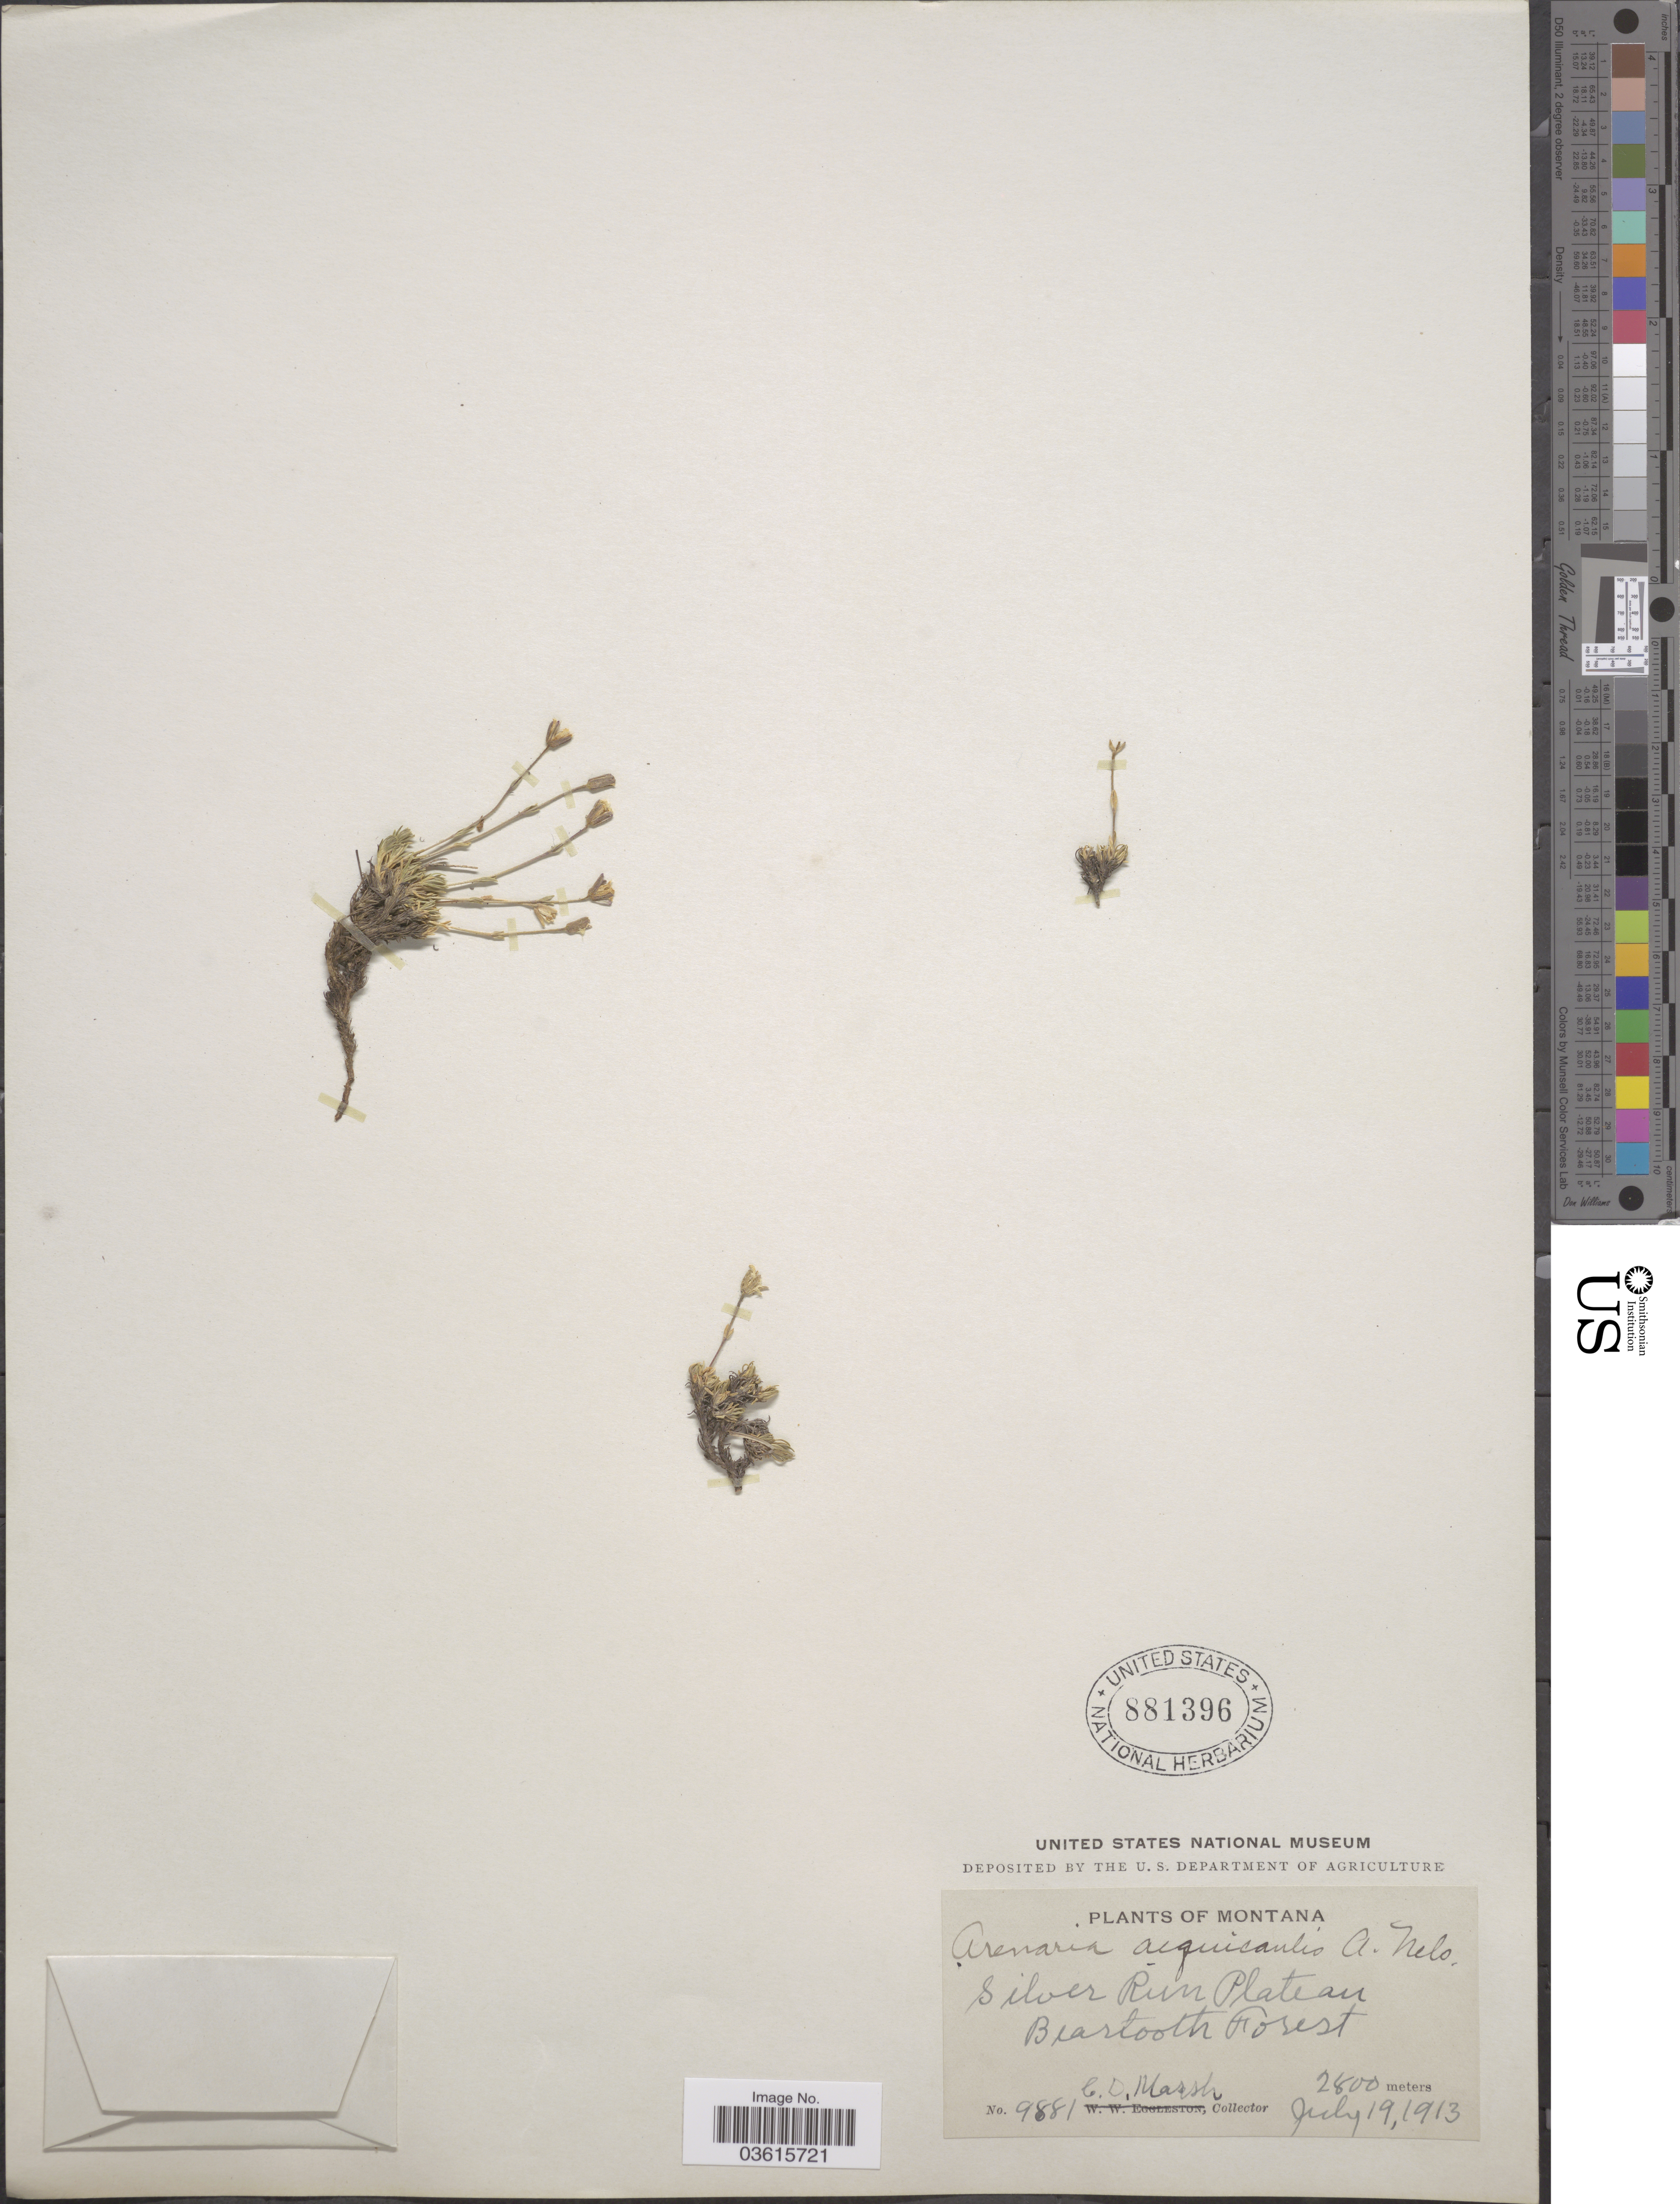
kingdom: Plantae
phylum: Tracheophyta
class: Magnoliopsida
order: Caryophyllales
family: Caryophyllaceae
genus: Minuartia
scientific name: Minuartia verna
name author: (L.) Hiern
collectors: C. D. Marsh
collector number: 9881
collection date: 1913-07-19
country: United States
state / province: Montana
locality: Silver Run Plateau. Beartooth Forest.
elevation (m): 2800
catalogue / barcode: US 881396